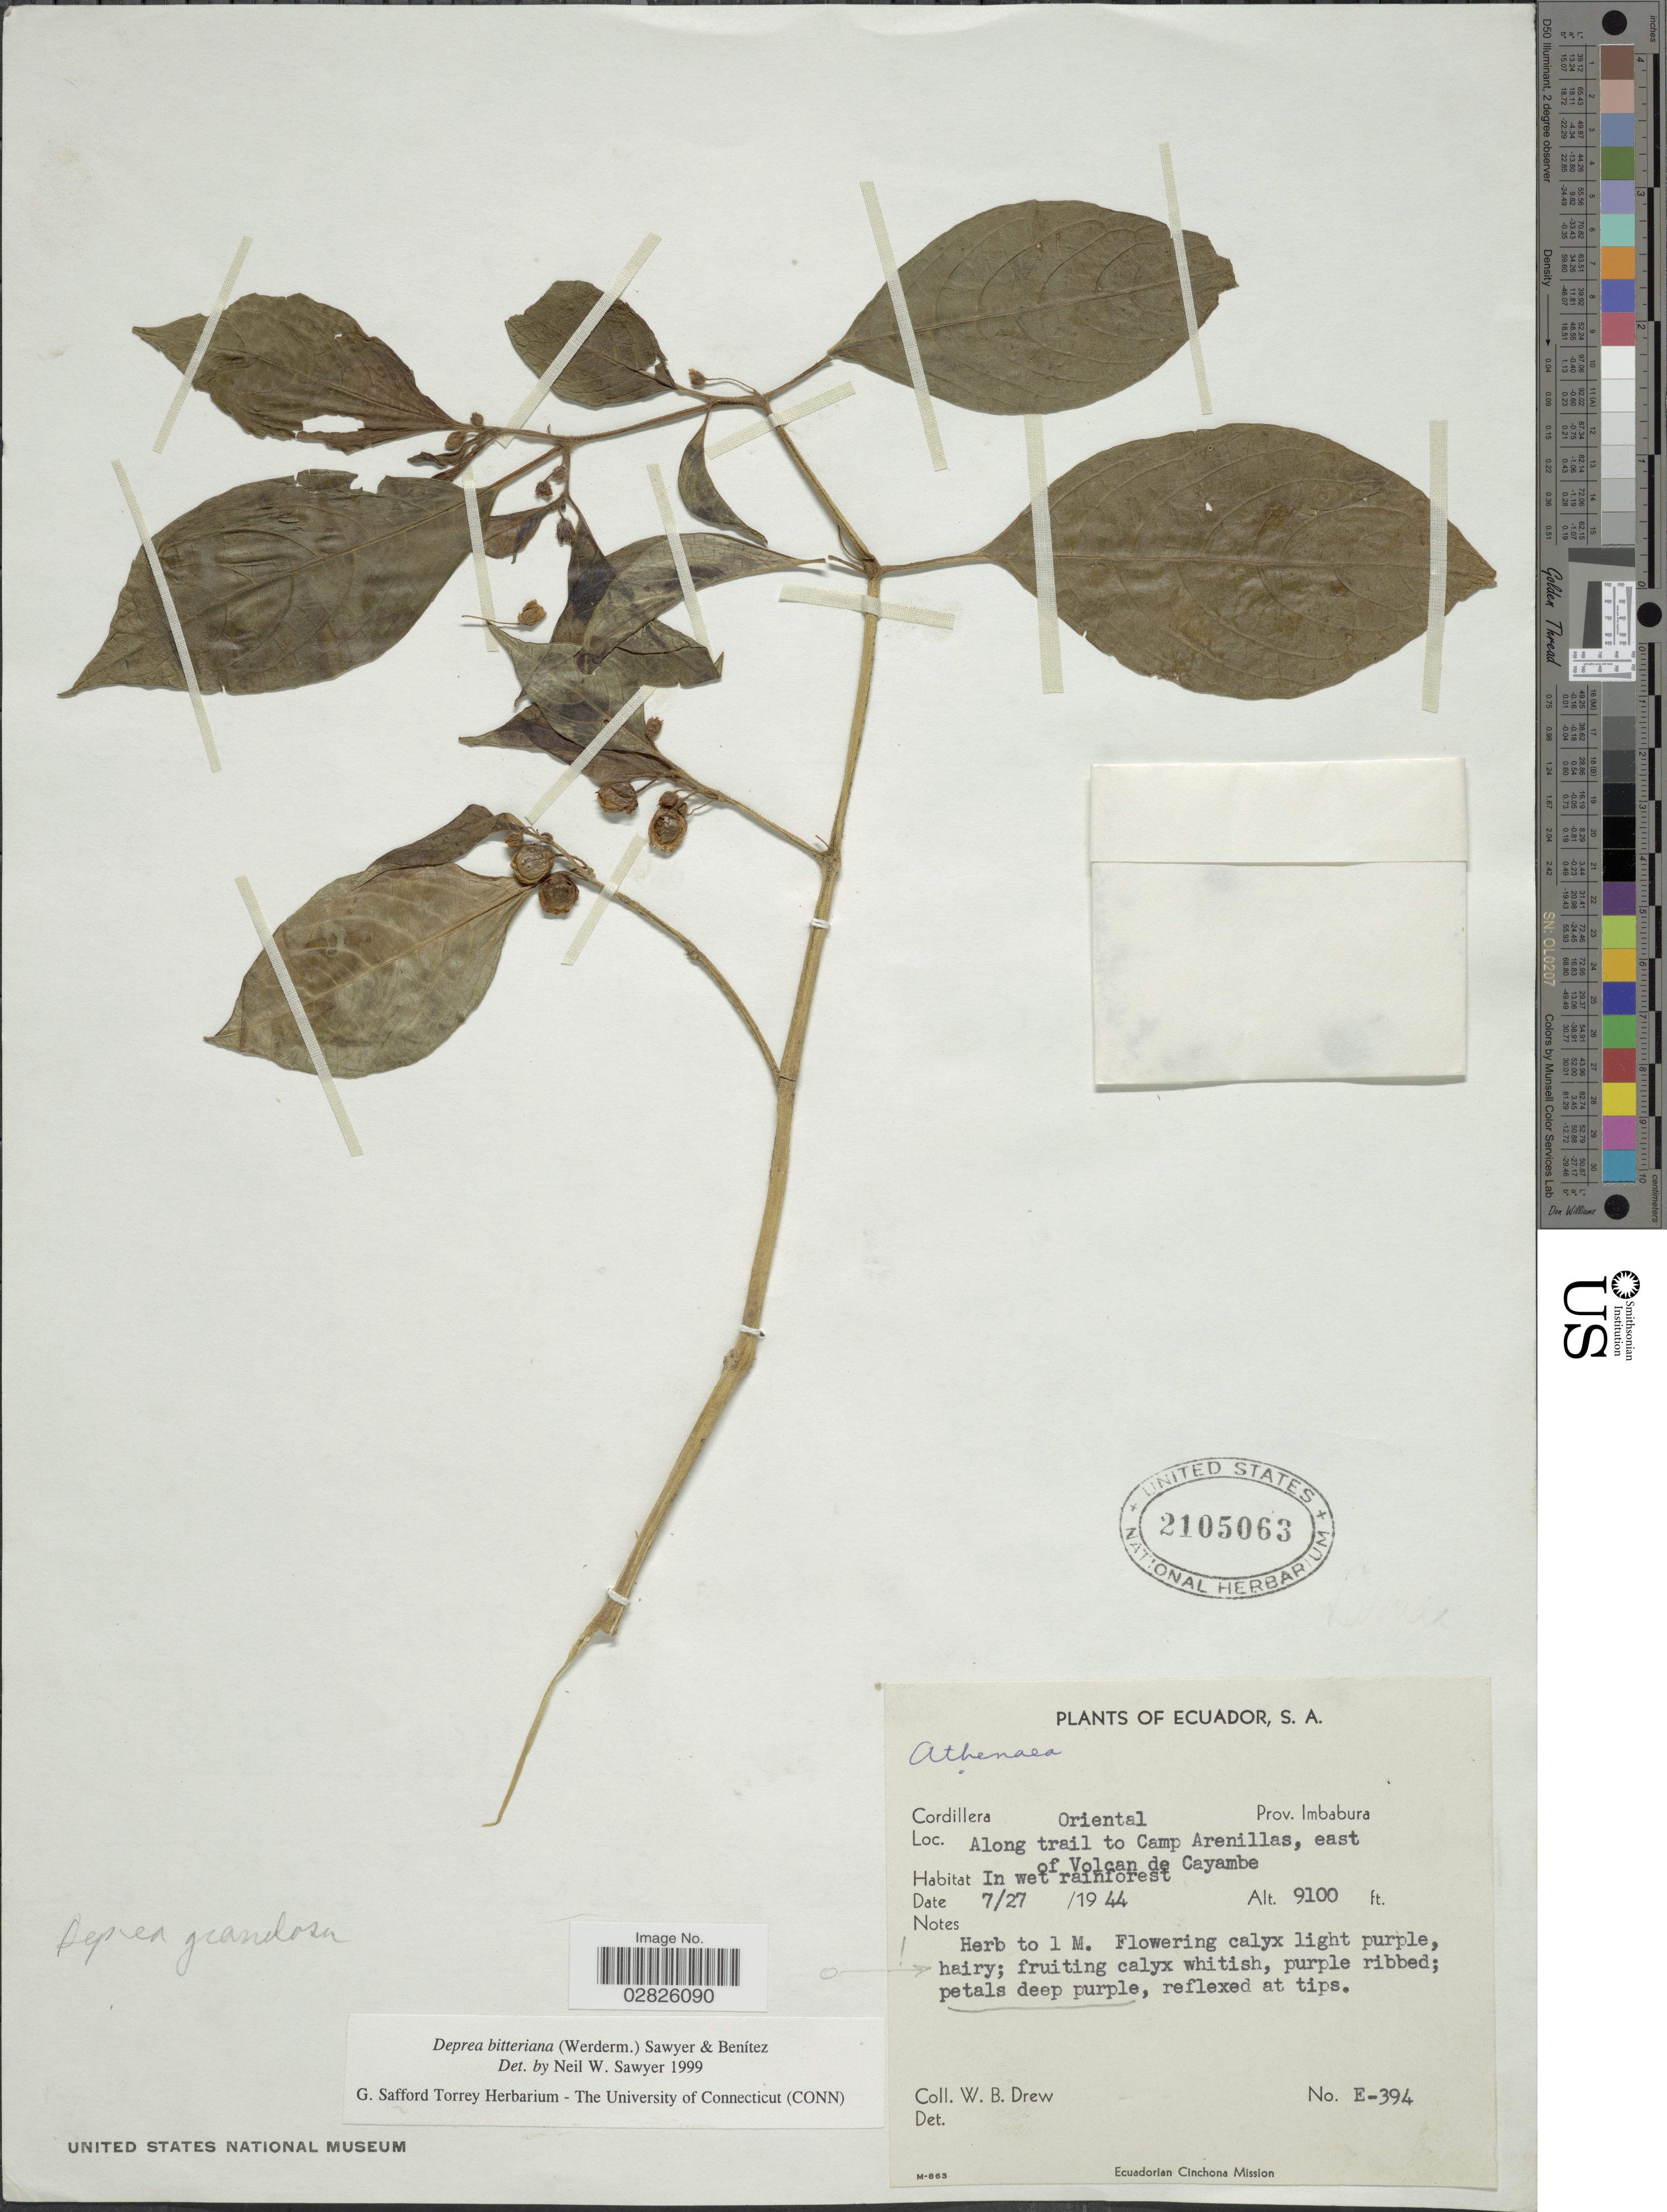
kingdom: Plantae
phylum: Tracheophyta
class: Magnoliopsida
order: Solanales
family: Solanaceae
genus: Deprea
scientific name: Deprea granulosa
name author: (Miers) Hunz. & Barboza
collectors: W. B. Drew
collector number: E-394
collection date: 1944-07-27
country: Ecuador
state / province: Imbabura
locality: Cordillera Oriental, Prov. Imbabura. Along trail to Camp Arenillas, east of Volcan de Cayambe.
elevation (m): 2774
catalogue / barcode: US 2105063